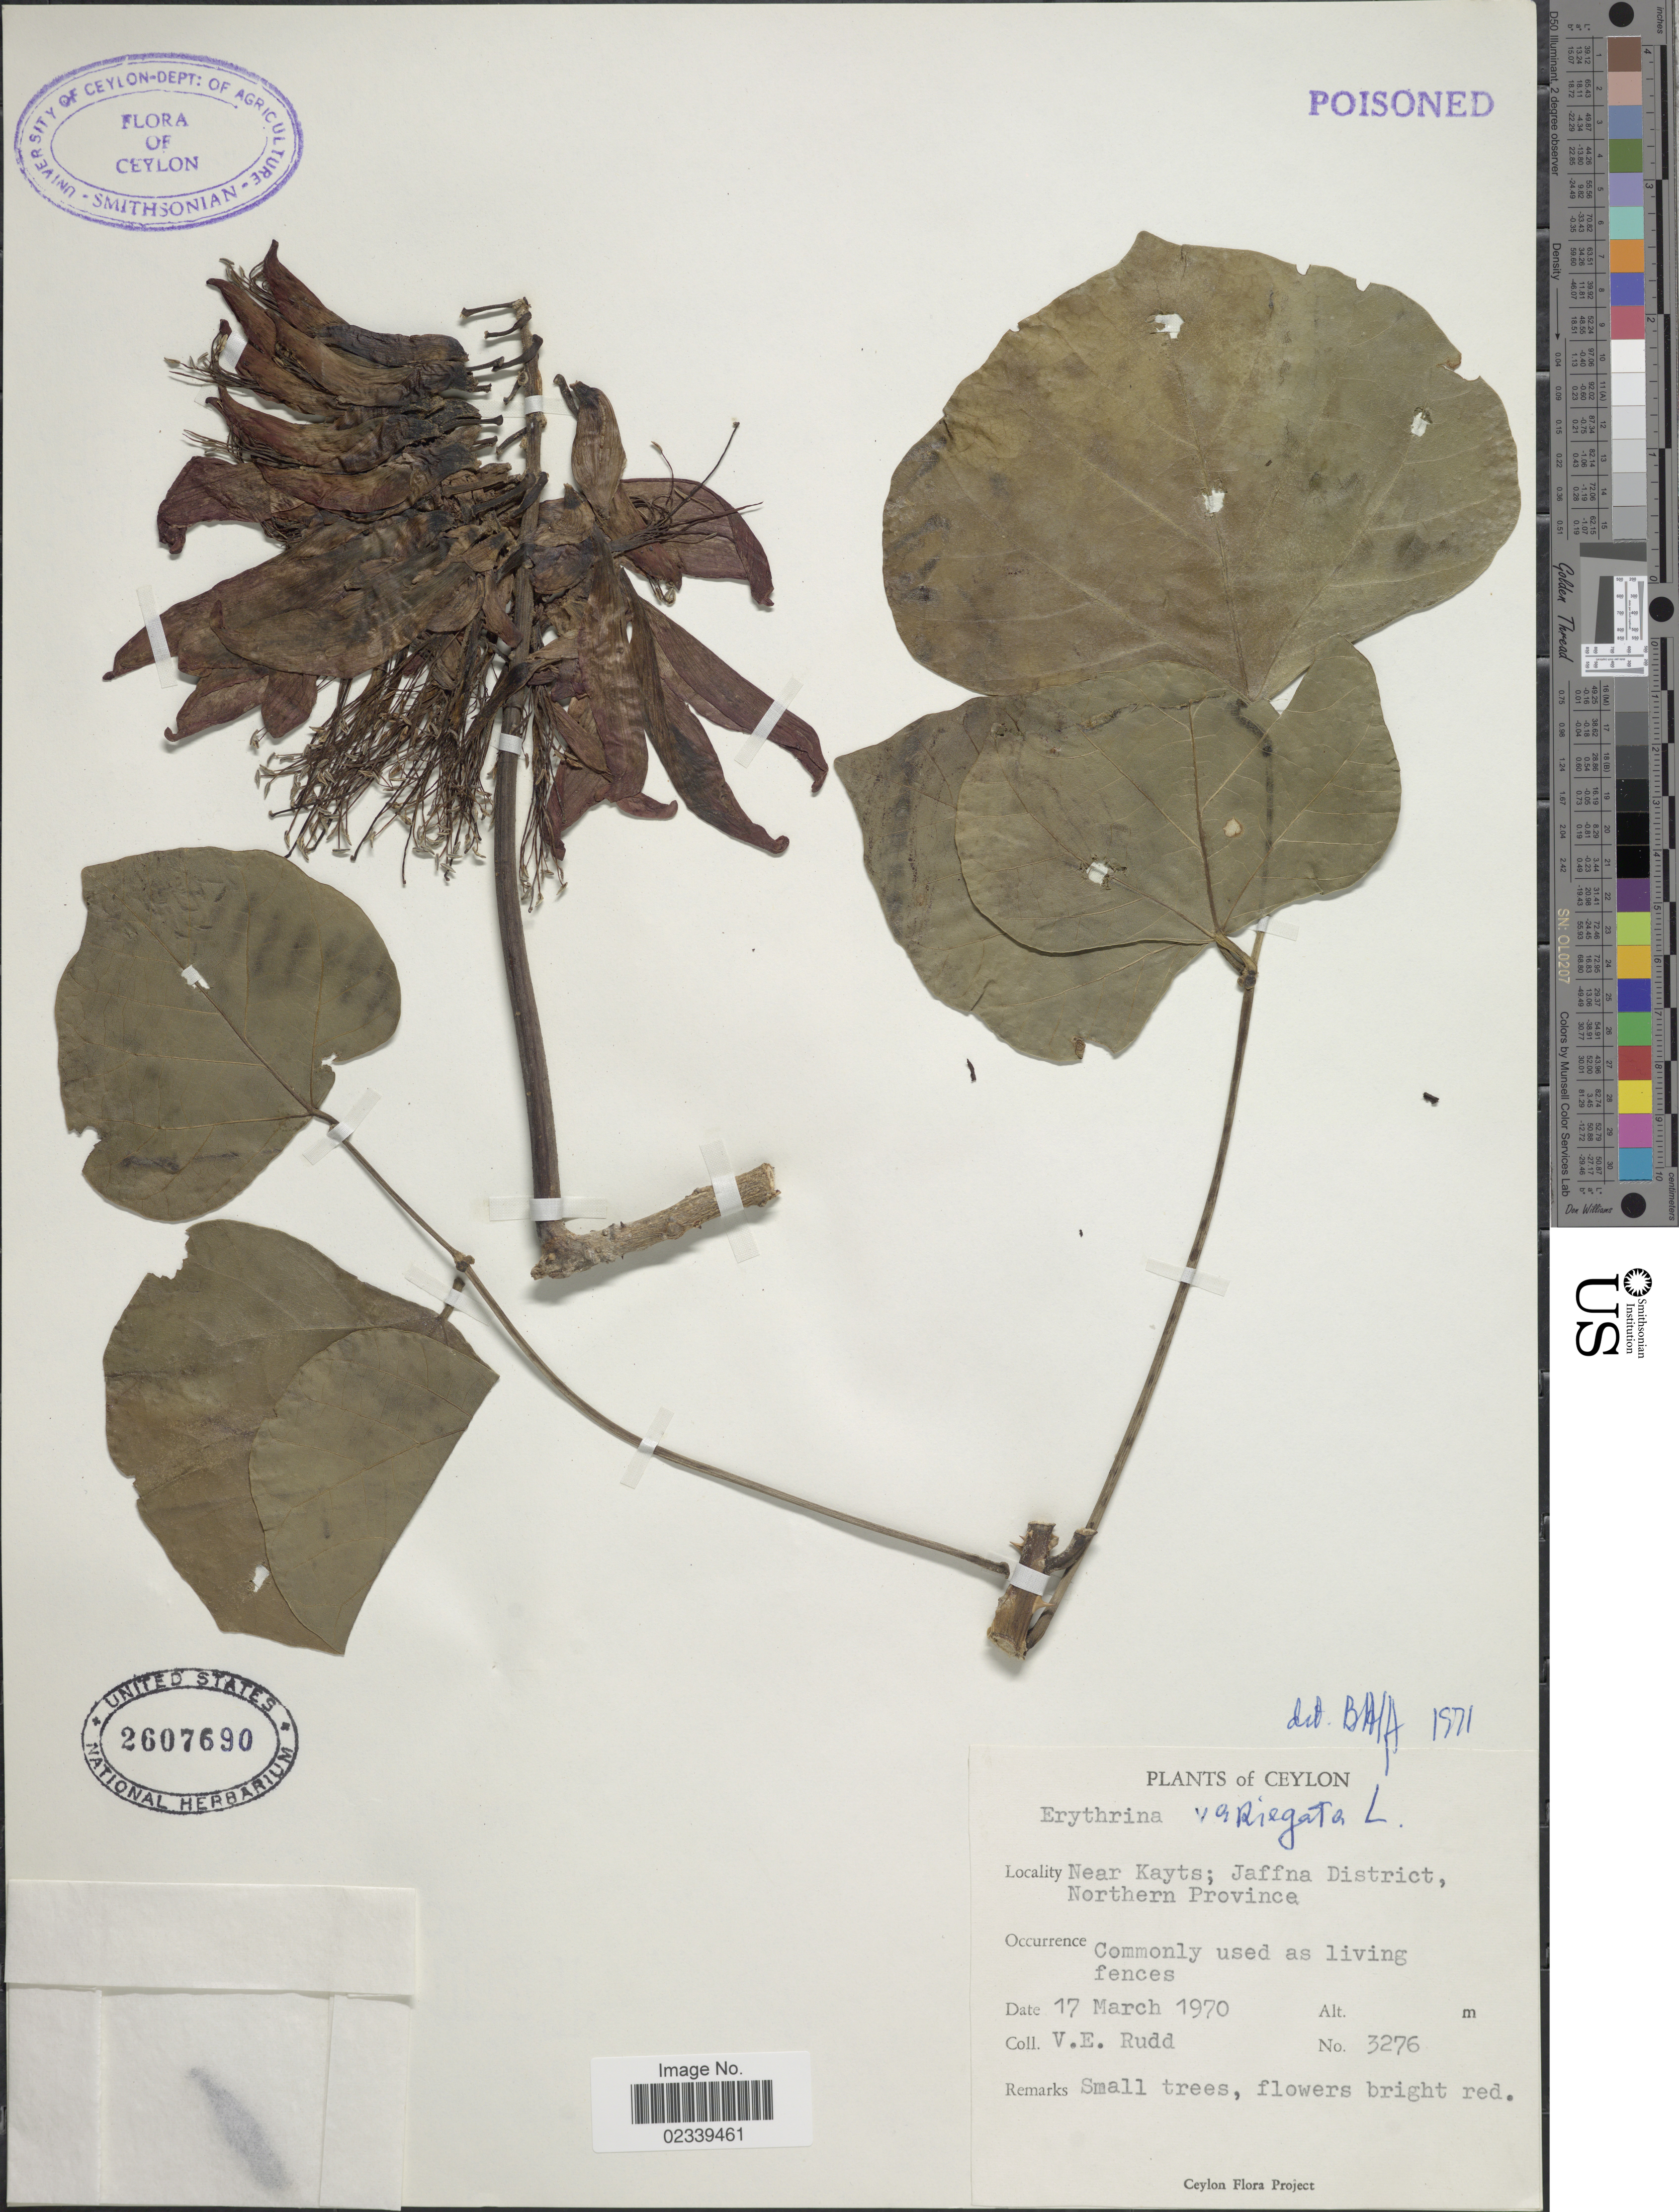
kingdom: Plantae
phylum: Tracheophyta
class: Magnoliopsida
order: Fabales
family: Fabaceae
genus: Erythrina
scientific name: Erythrina variegata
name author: L.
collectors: V. E. Rudd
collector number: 3276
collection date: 1970-03-17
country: Sri Lanka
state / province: Northern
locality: Ceylon, near Kayts; Jaffna District.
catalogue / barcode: US 2607690